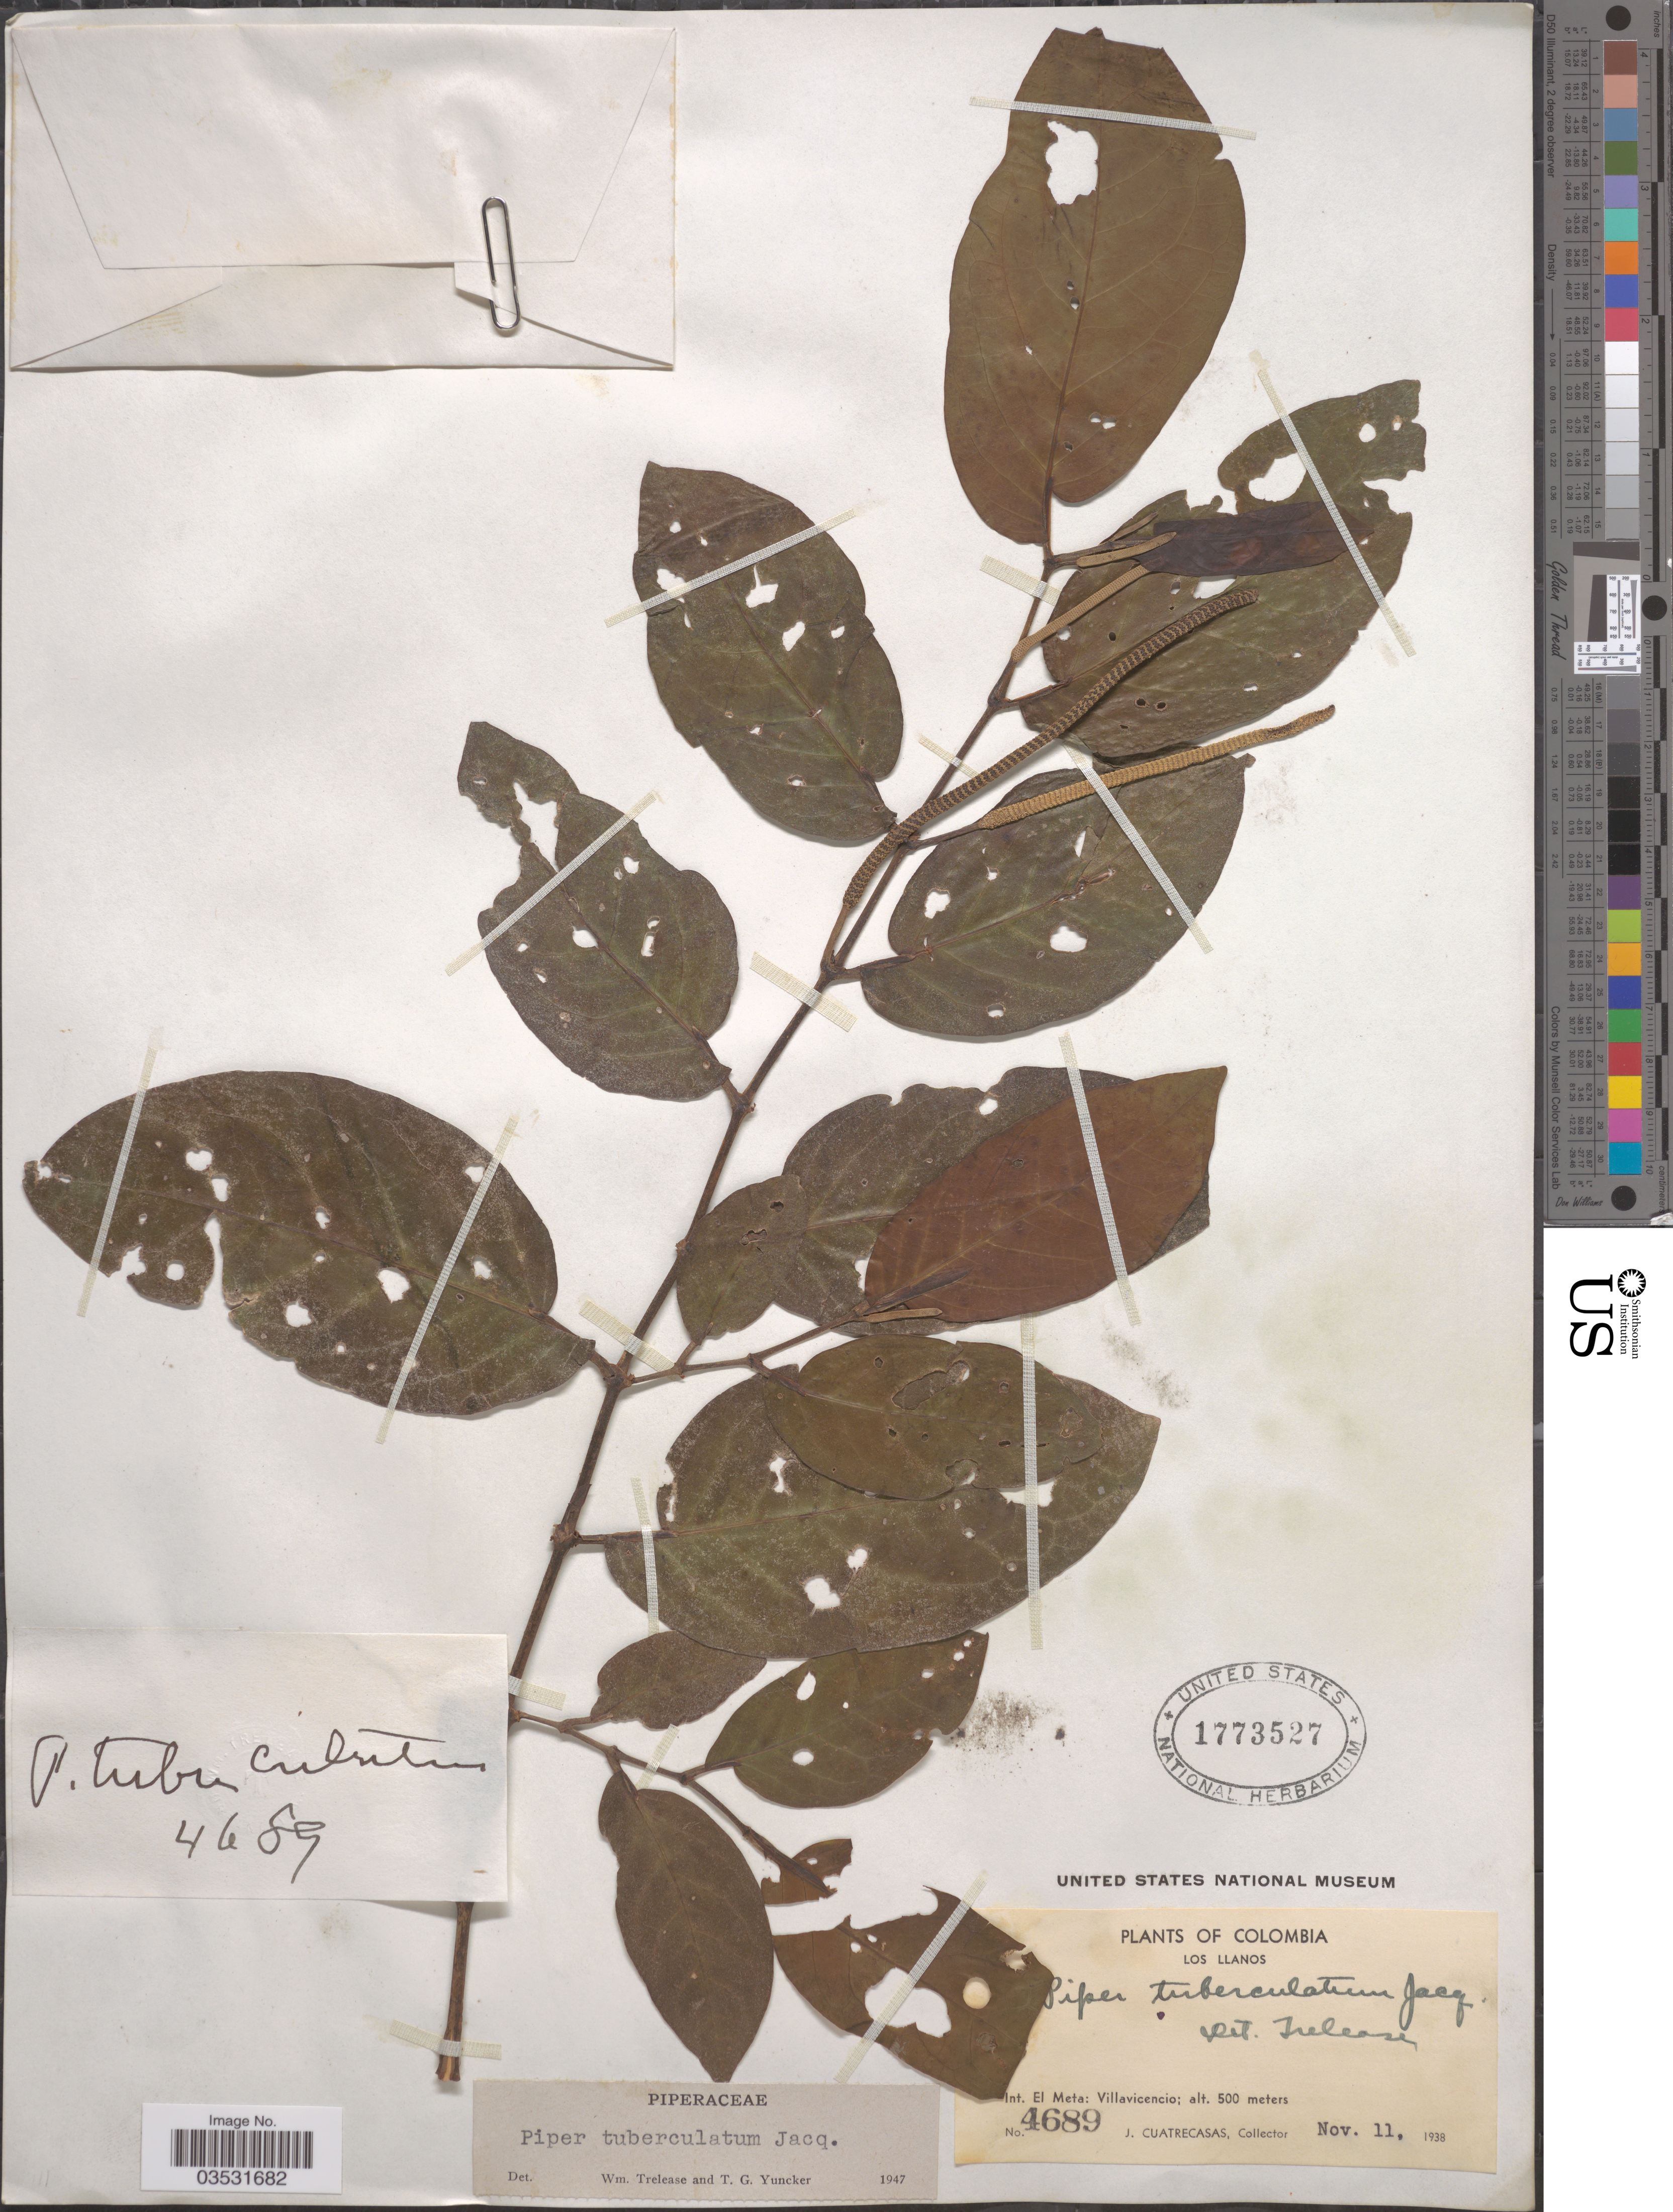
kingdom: Plantae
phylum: Tracheophyta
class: Magnoliopsida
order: Piperales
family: Piperaceae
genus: Piper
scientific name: Piper tuberculatum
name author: Jacq.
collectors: J. Cuatrecasas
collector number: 4689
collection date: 1938-11-11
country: Colombia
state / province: Meta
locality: Los Llanos. Int. El Meta: Villavicencio.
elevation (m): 500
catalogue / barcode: US 1773527